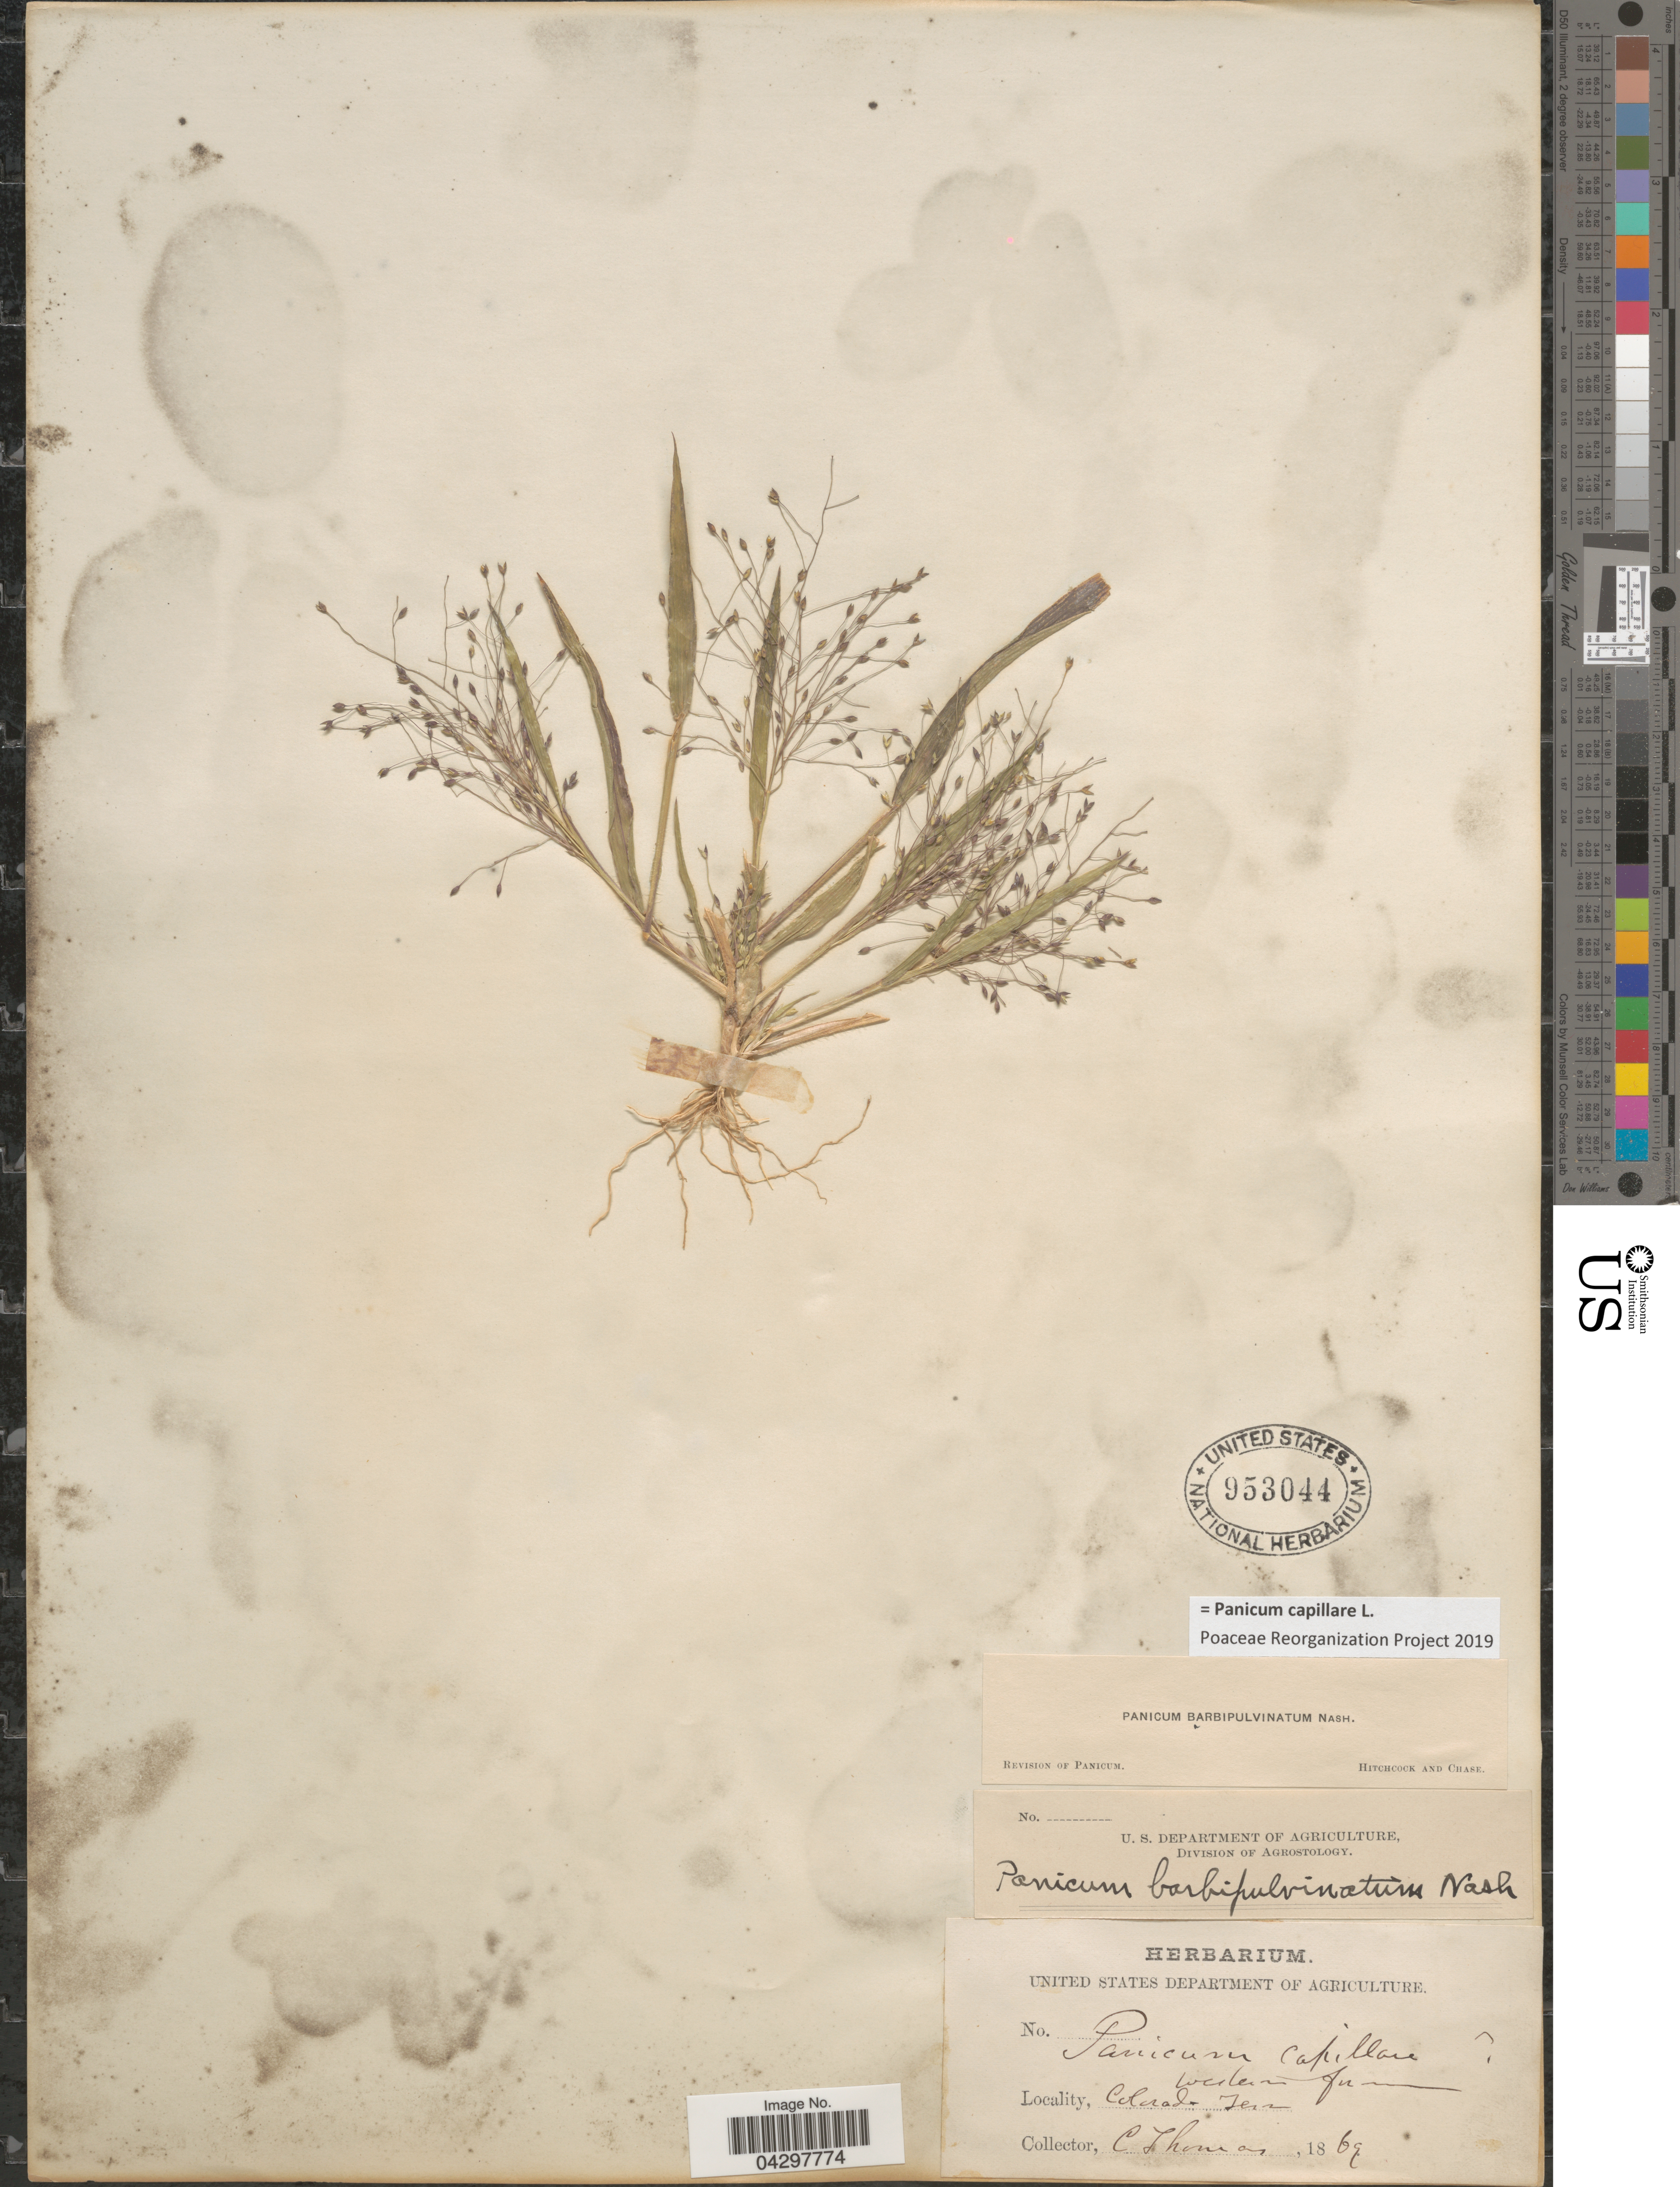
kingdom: Plantae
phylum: Tracheophyta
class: Liliopsida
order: Poales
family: Poaceae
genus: Panicum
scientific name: Panicum capillare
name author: L.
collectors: C. Thomas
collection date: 1869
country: United States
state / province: Colorado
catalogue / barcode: US 953044